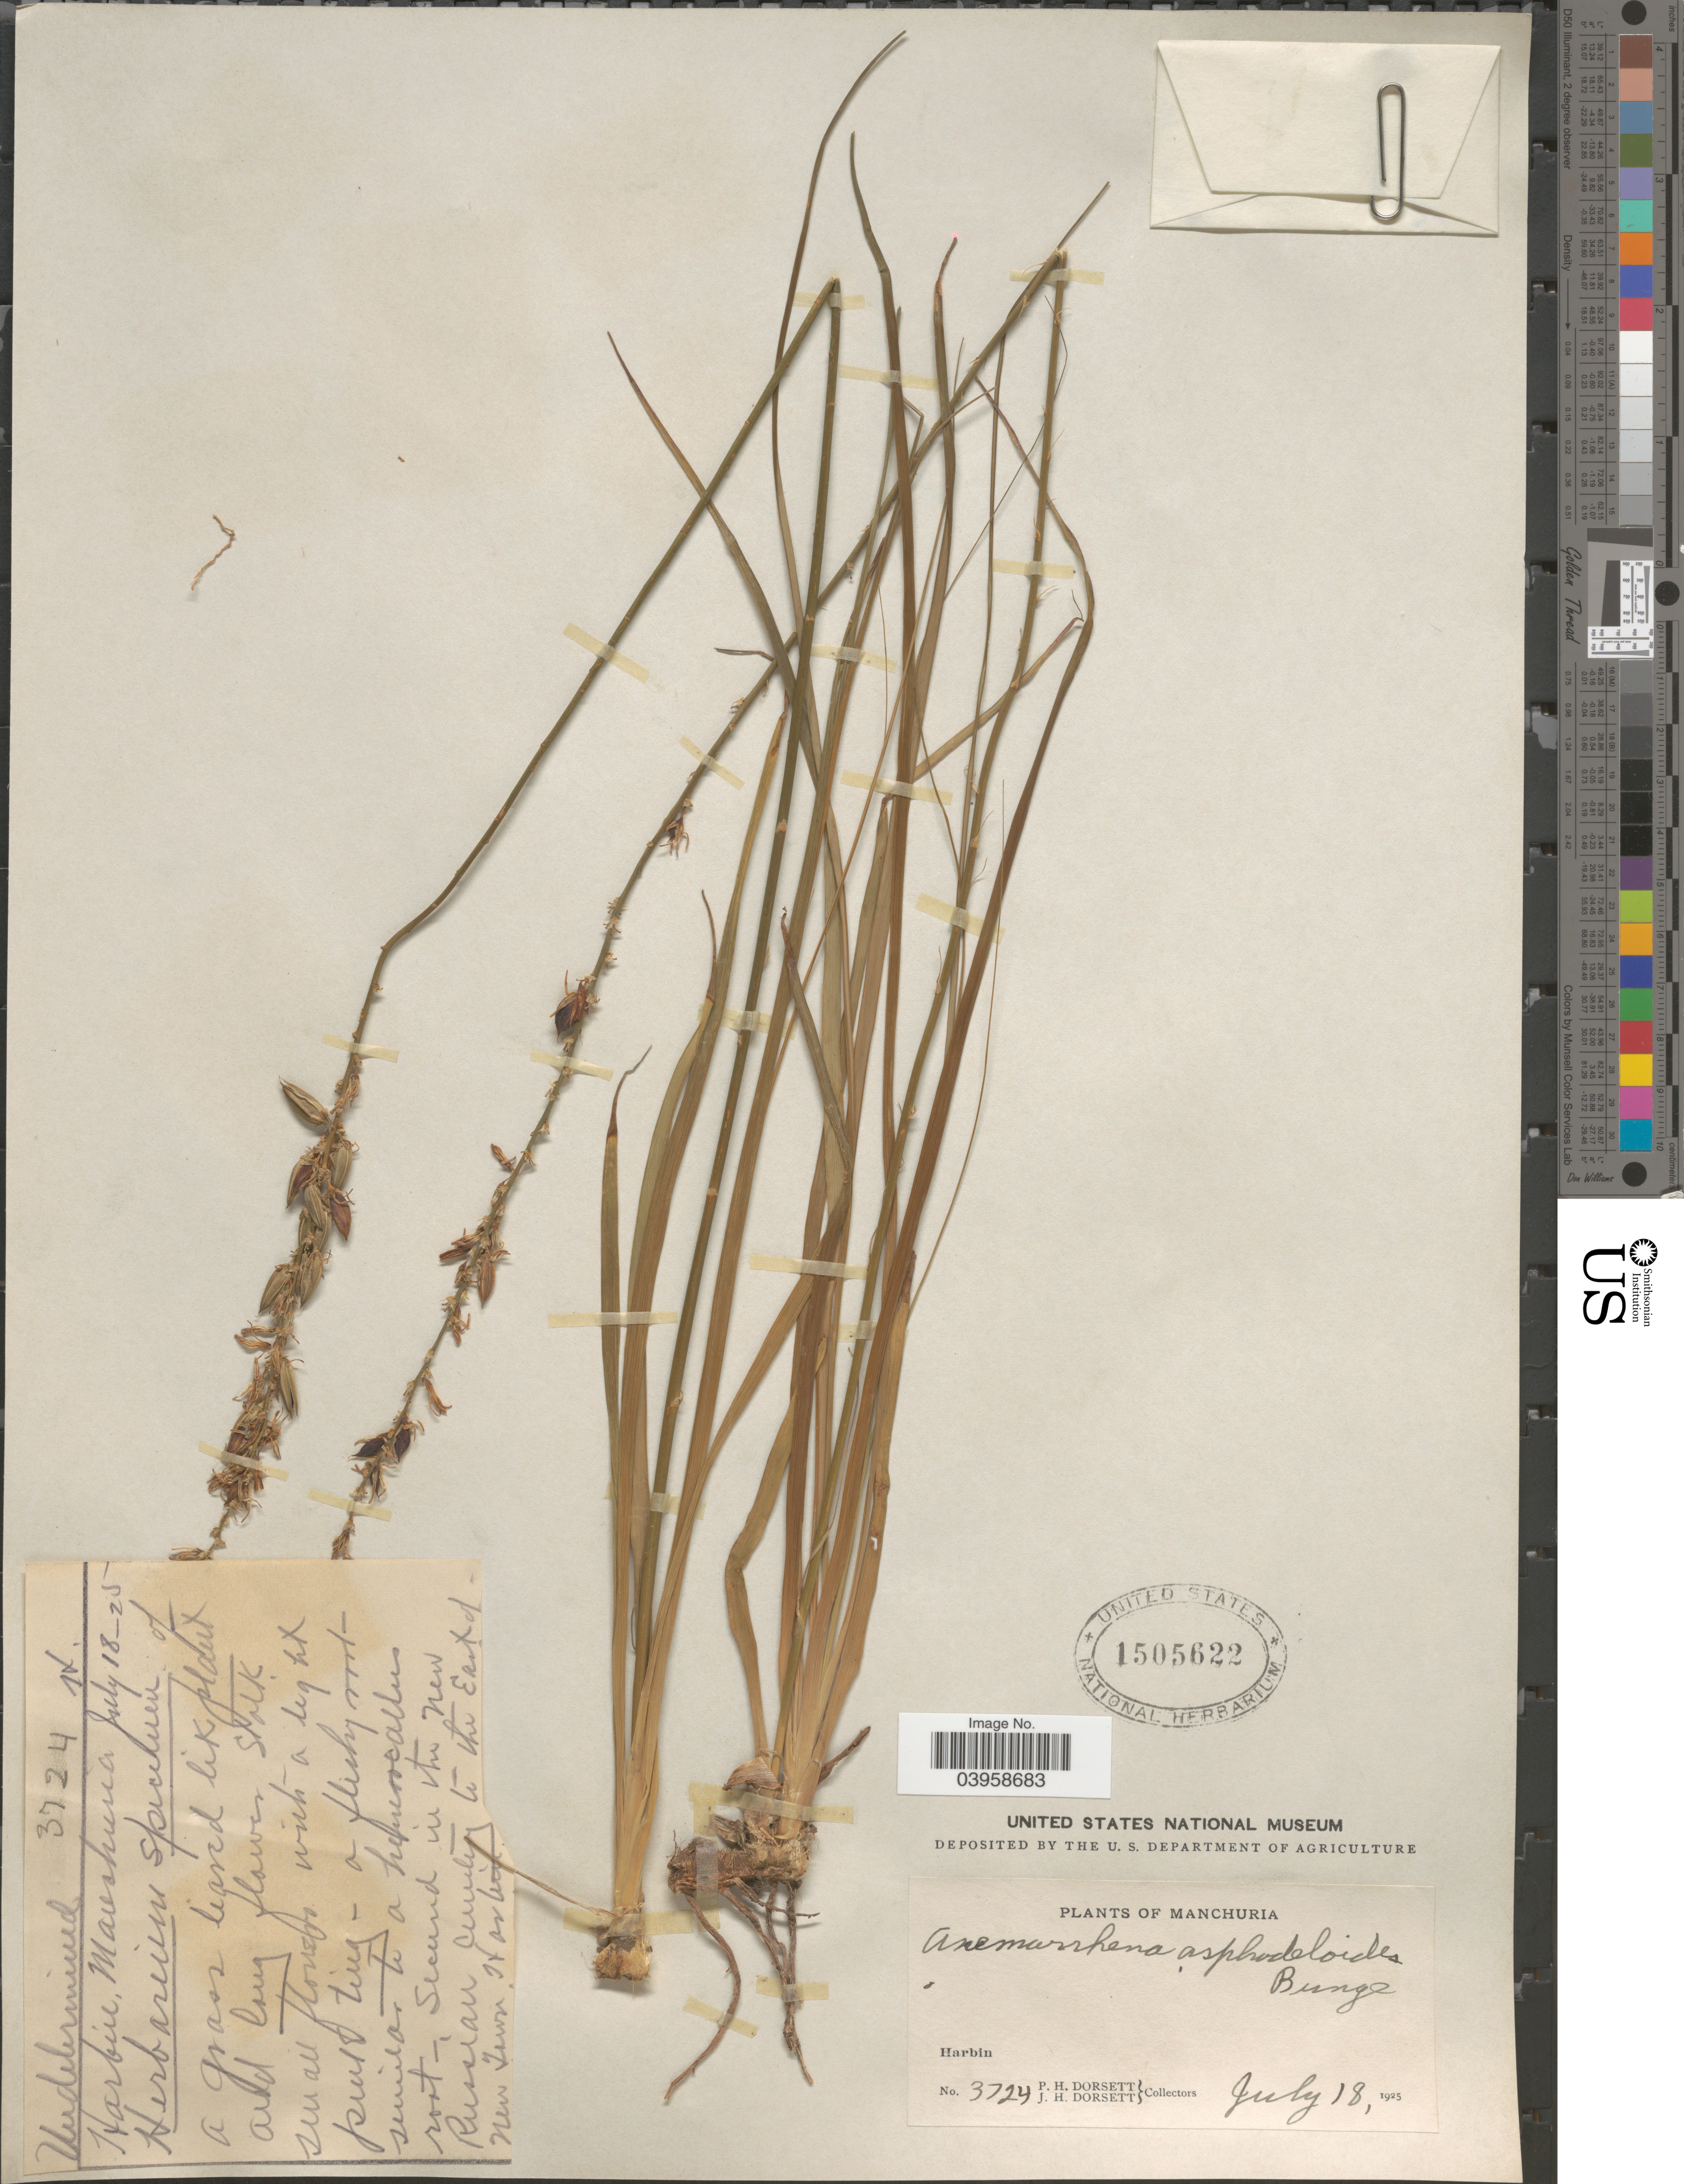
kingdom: Plantae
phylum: Tracheophyta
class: Liliopsida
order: Asparagales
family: Asparagaceae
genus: Anemarrhena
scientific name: Anemarrhena asphodeloides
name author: Bunge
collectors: P. H. Dorsett & J. Dorsett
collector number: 3724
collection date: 1925-07-18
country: China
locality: Manchuria. Harbin.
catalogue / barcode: US 1505622